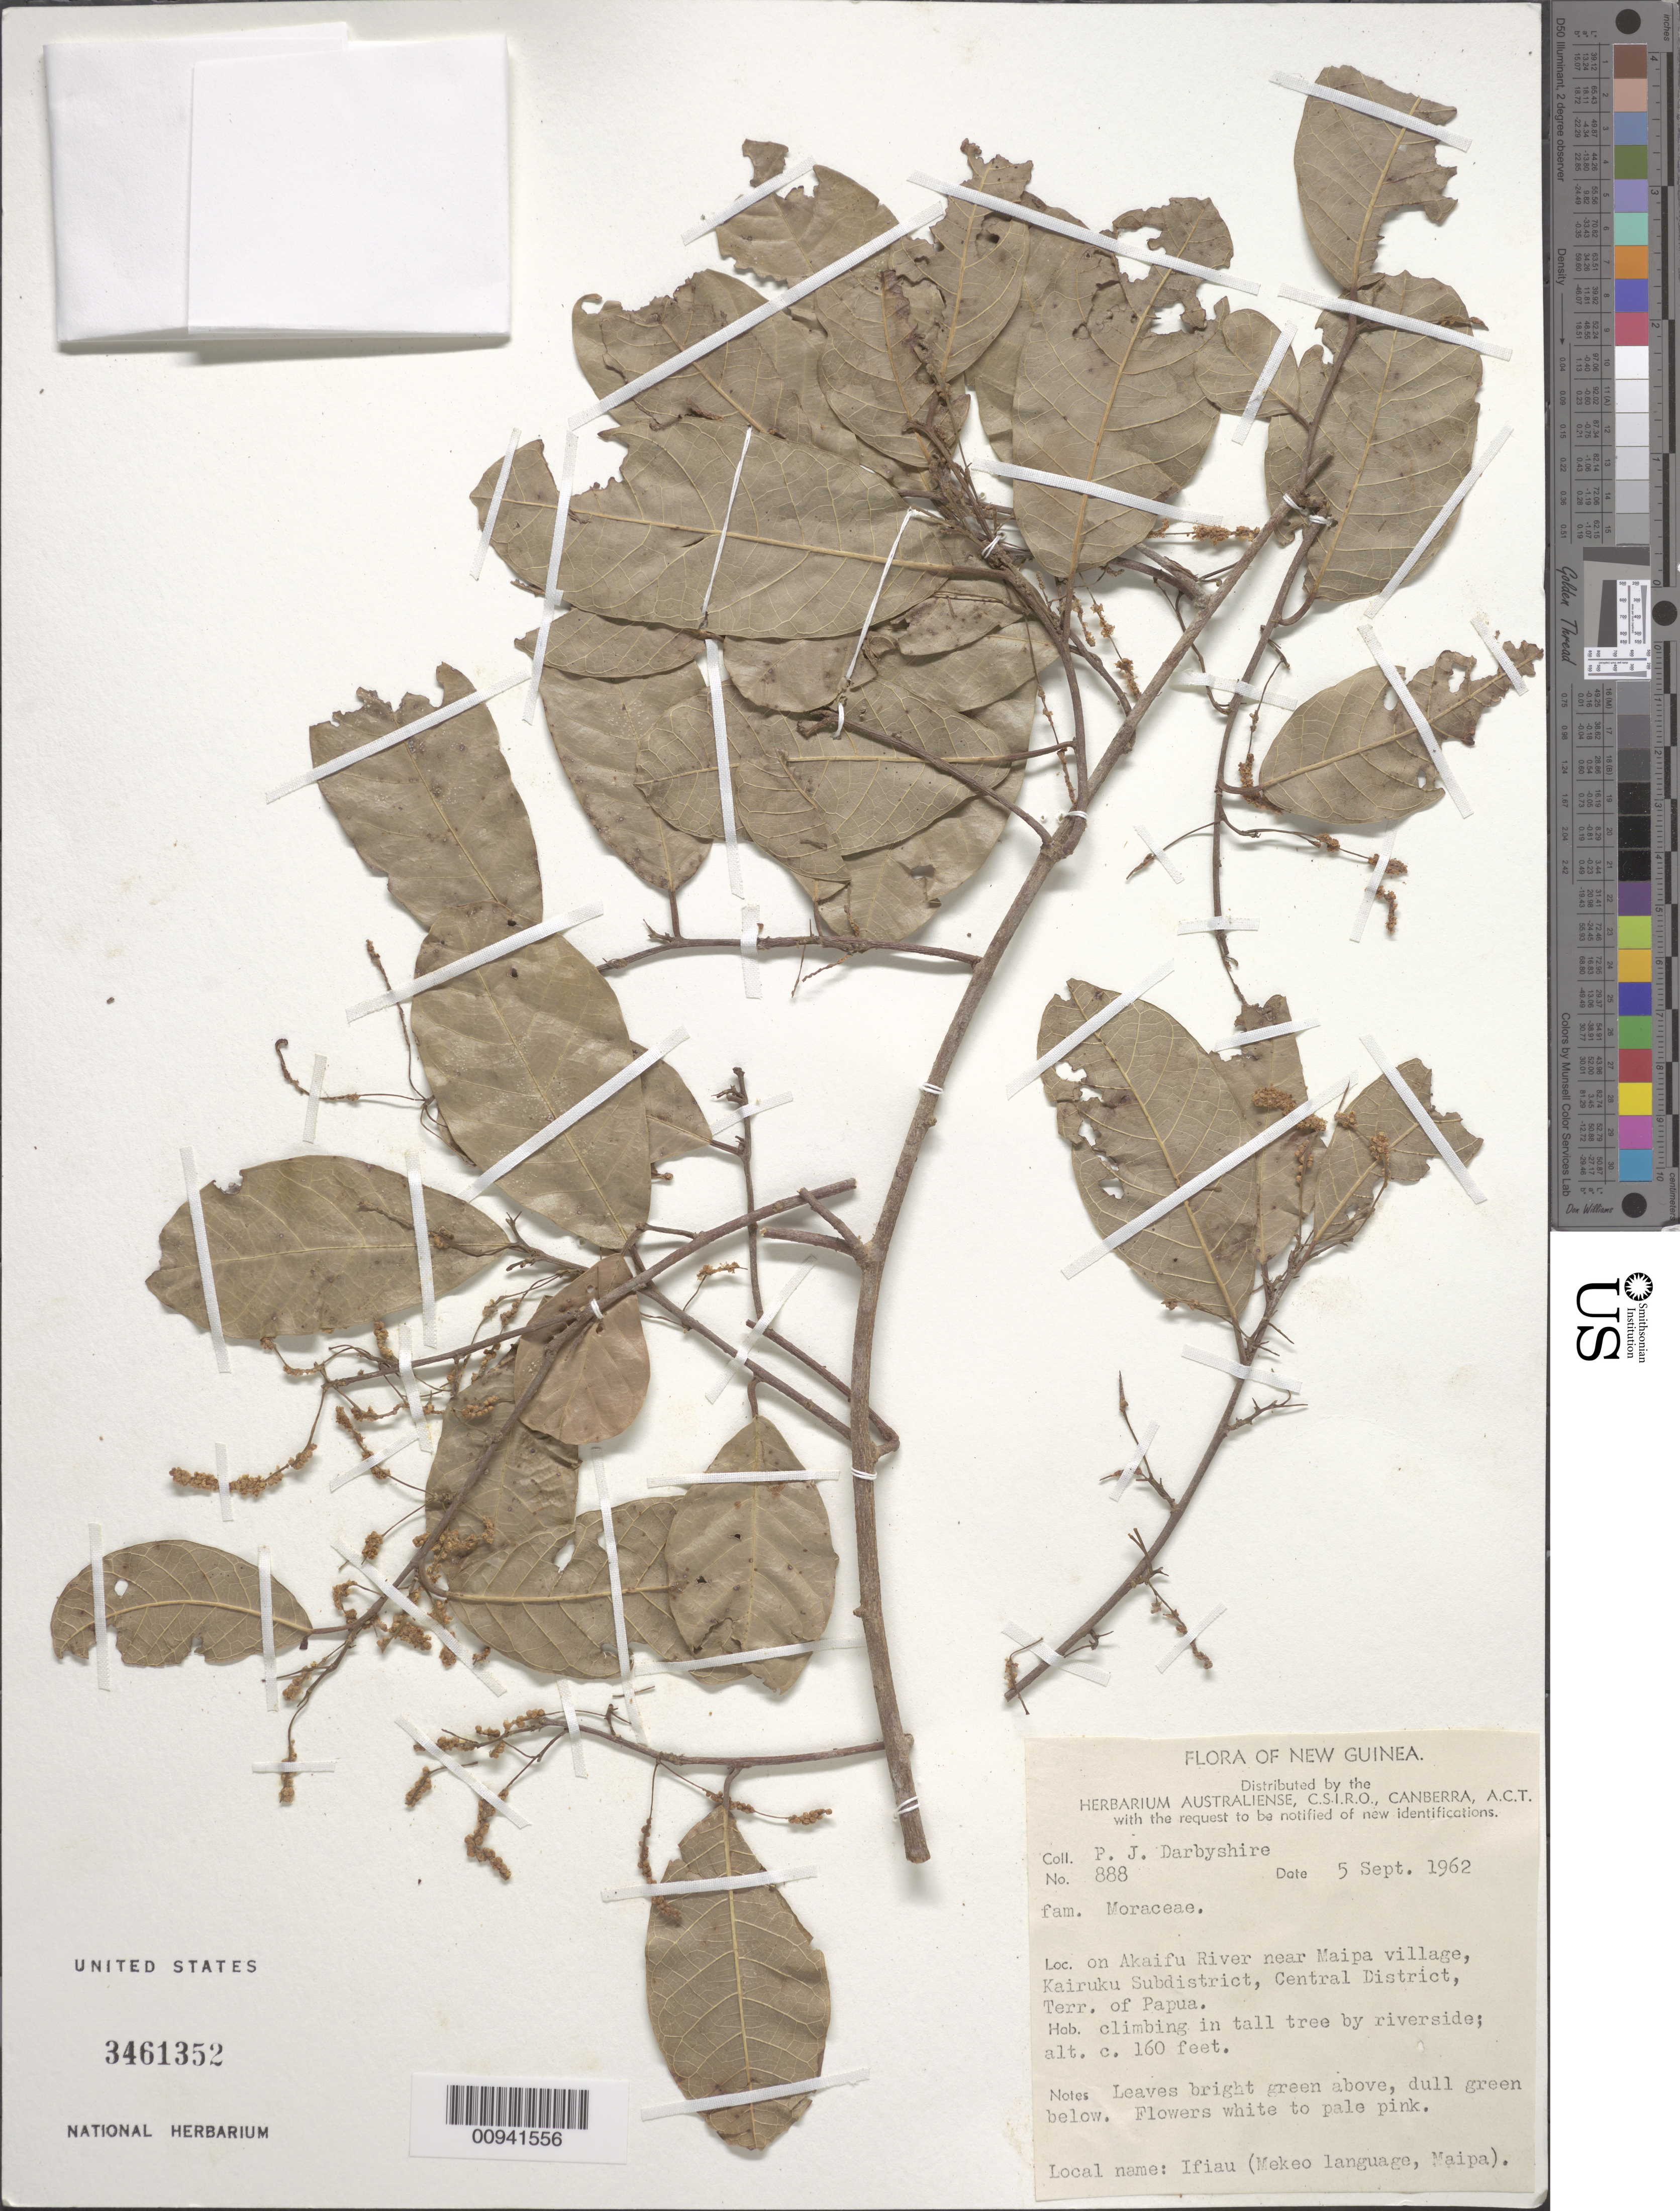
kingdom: Plantae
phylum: Tracheophyta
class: Magnoliopsida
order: Rosales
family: Moraceae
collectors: P. Darbyshire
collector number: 888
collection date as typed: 05 Sep 1962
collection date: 1962-09-05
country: Papua New Guinea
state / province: Central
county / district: Kairuku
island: New Guinea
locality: Kairuku Subdistrict, on Akaifu River near Maipa village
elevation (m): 49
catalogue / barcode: US 3461352